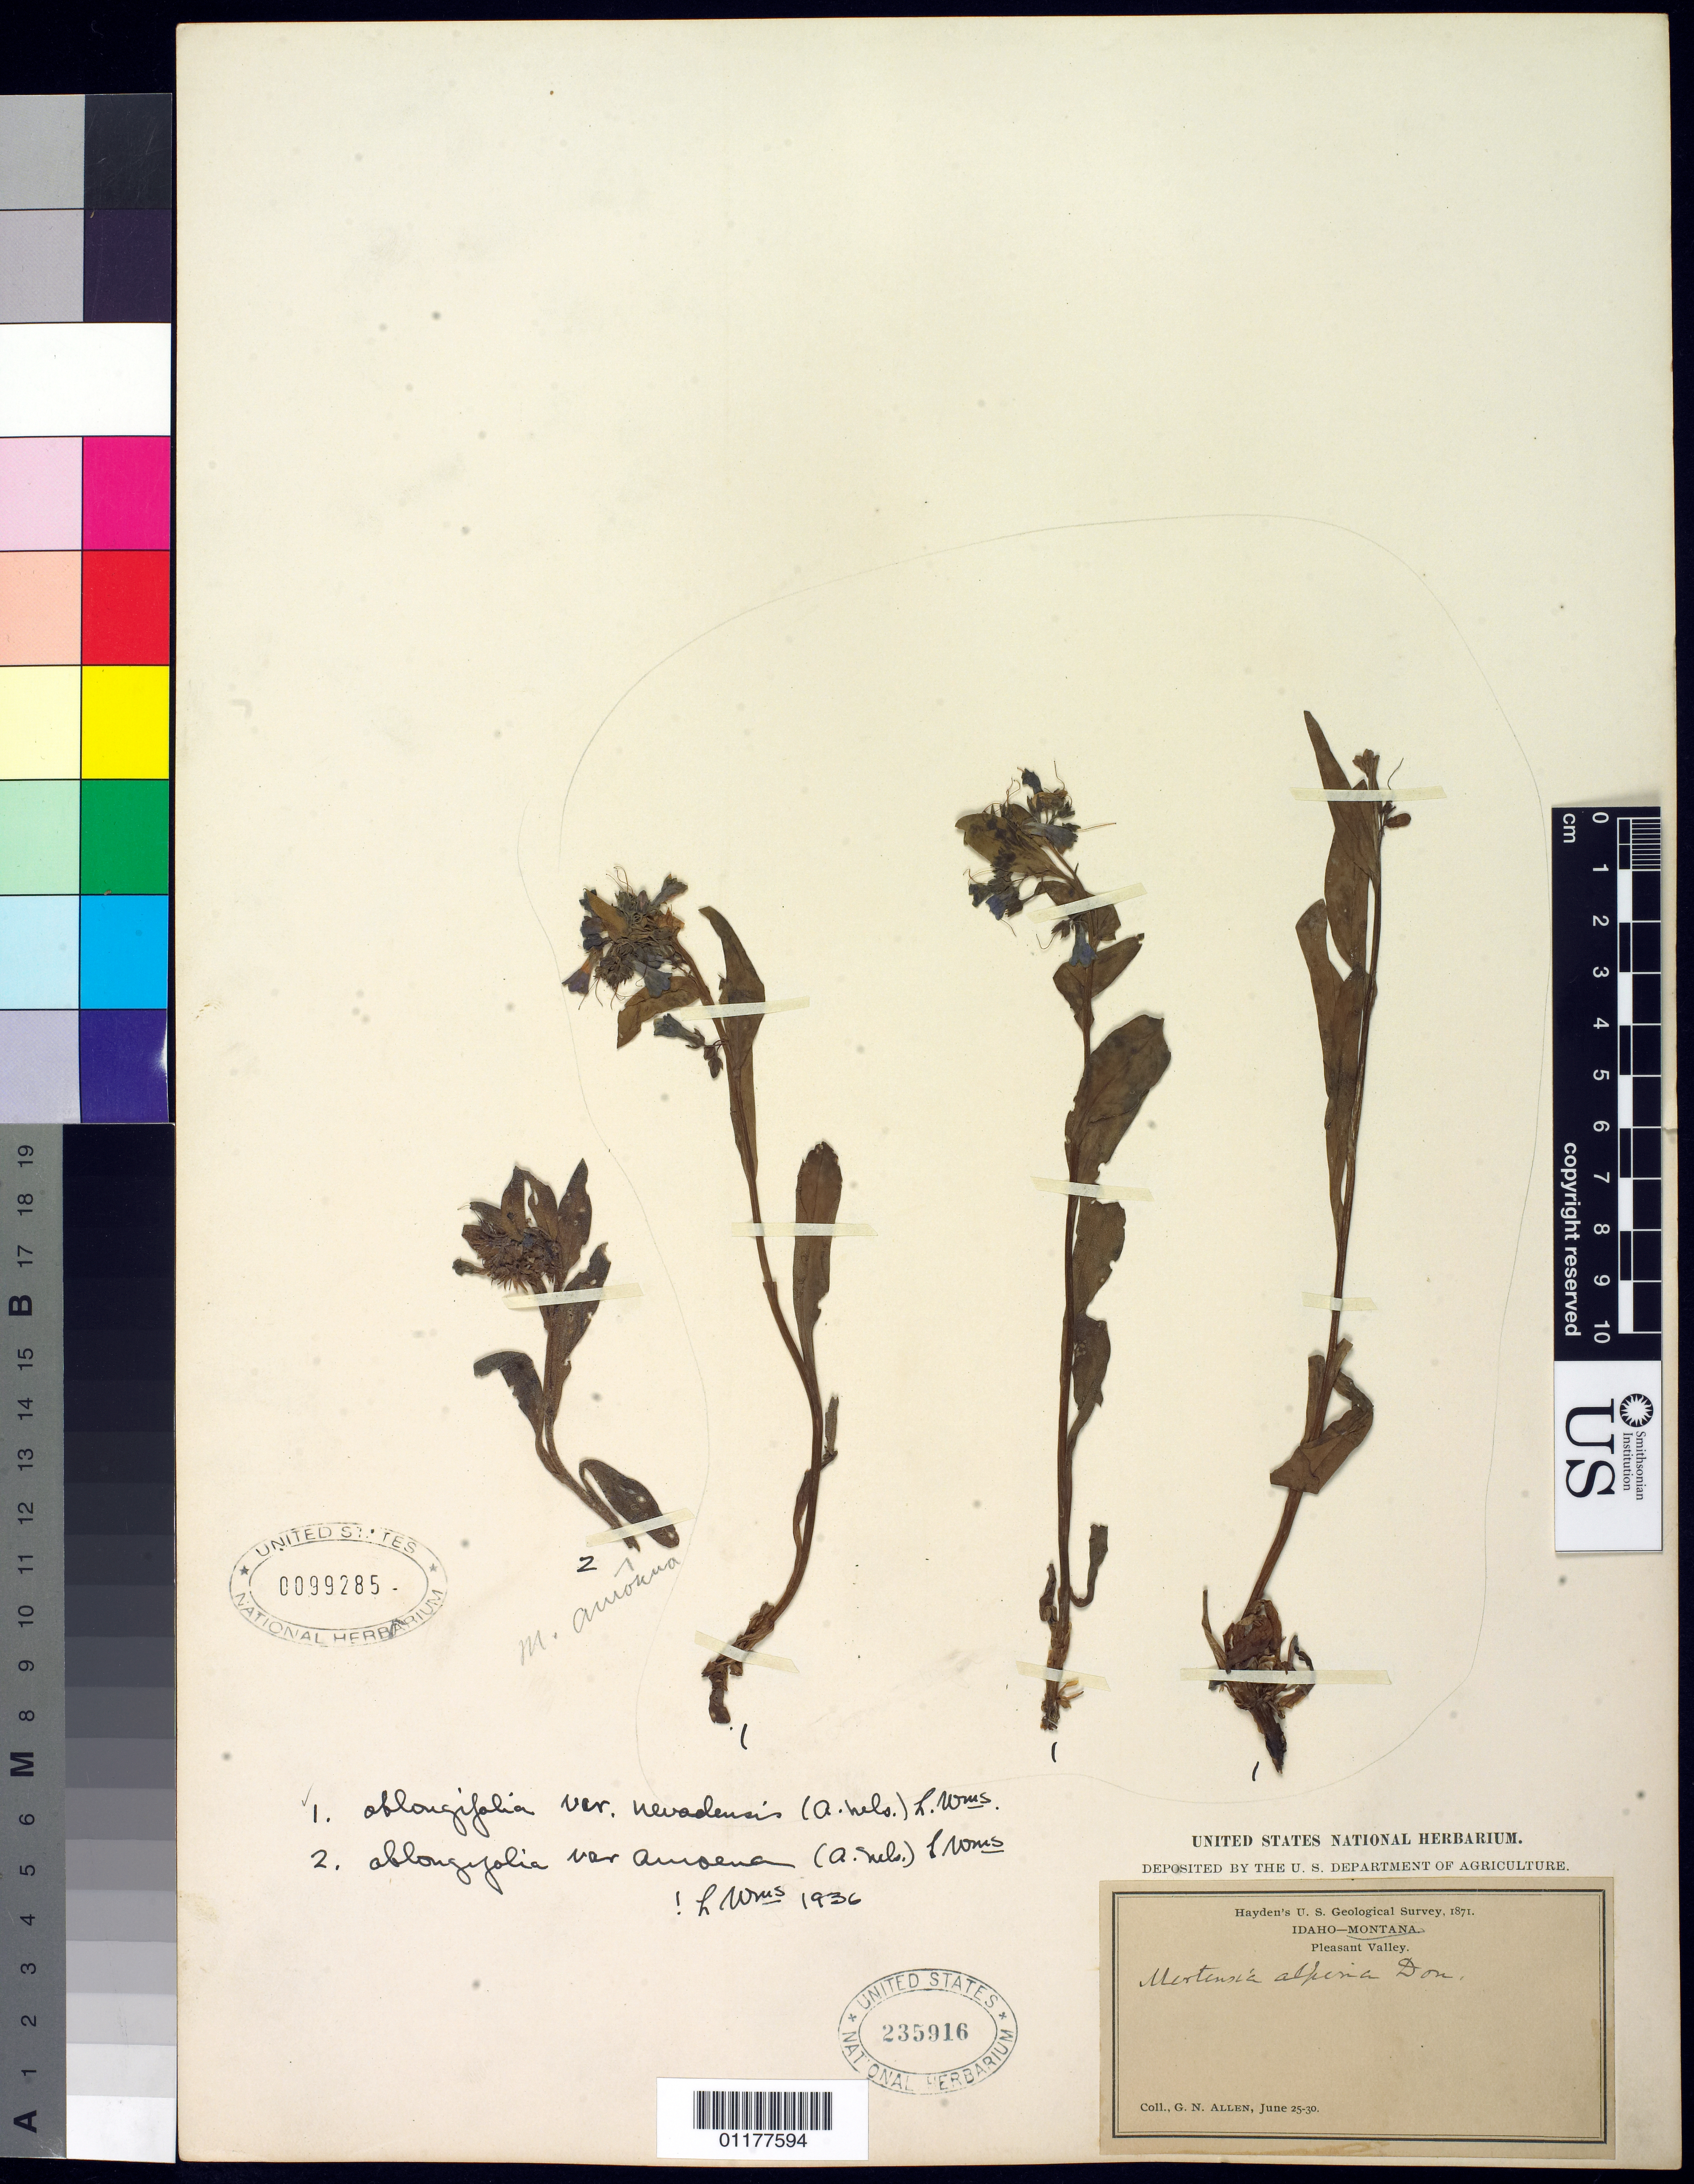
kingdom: Plantae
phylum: Tracheophyta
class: Magnoliopsida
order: Boraginales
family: Boraginaceae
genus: Mertensia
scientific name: Mertensia oblongifolia var. nevadensis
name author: (A. Nelson) L.O. Williams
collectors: G. N. Allen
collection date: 1871-06-25/1871-06-30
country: United States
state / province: Montana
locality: Pleasant Valley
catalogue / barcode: US 235916-2